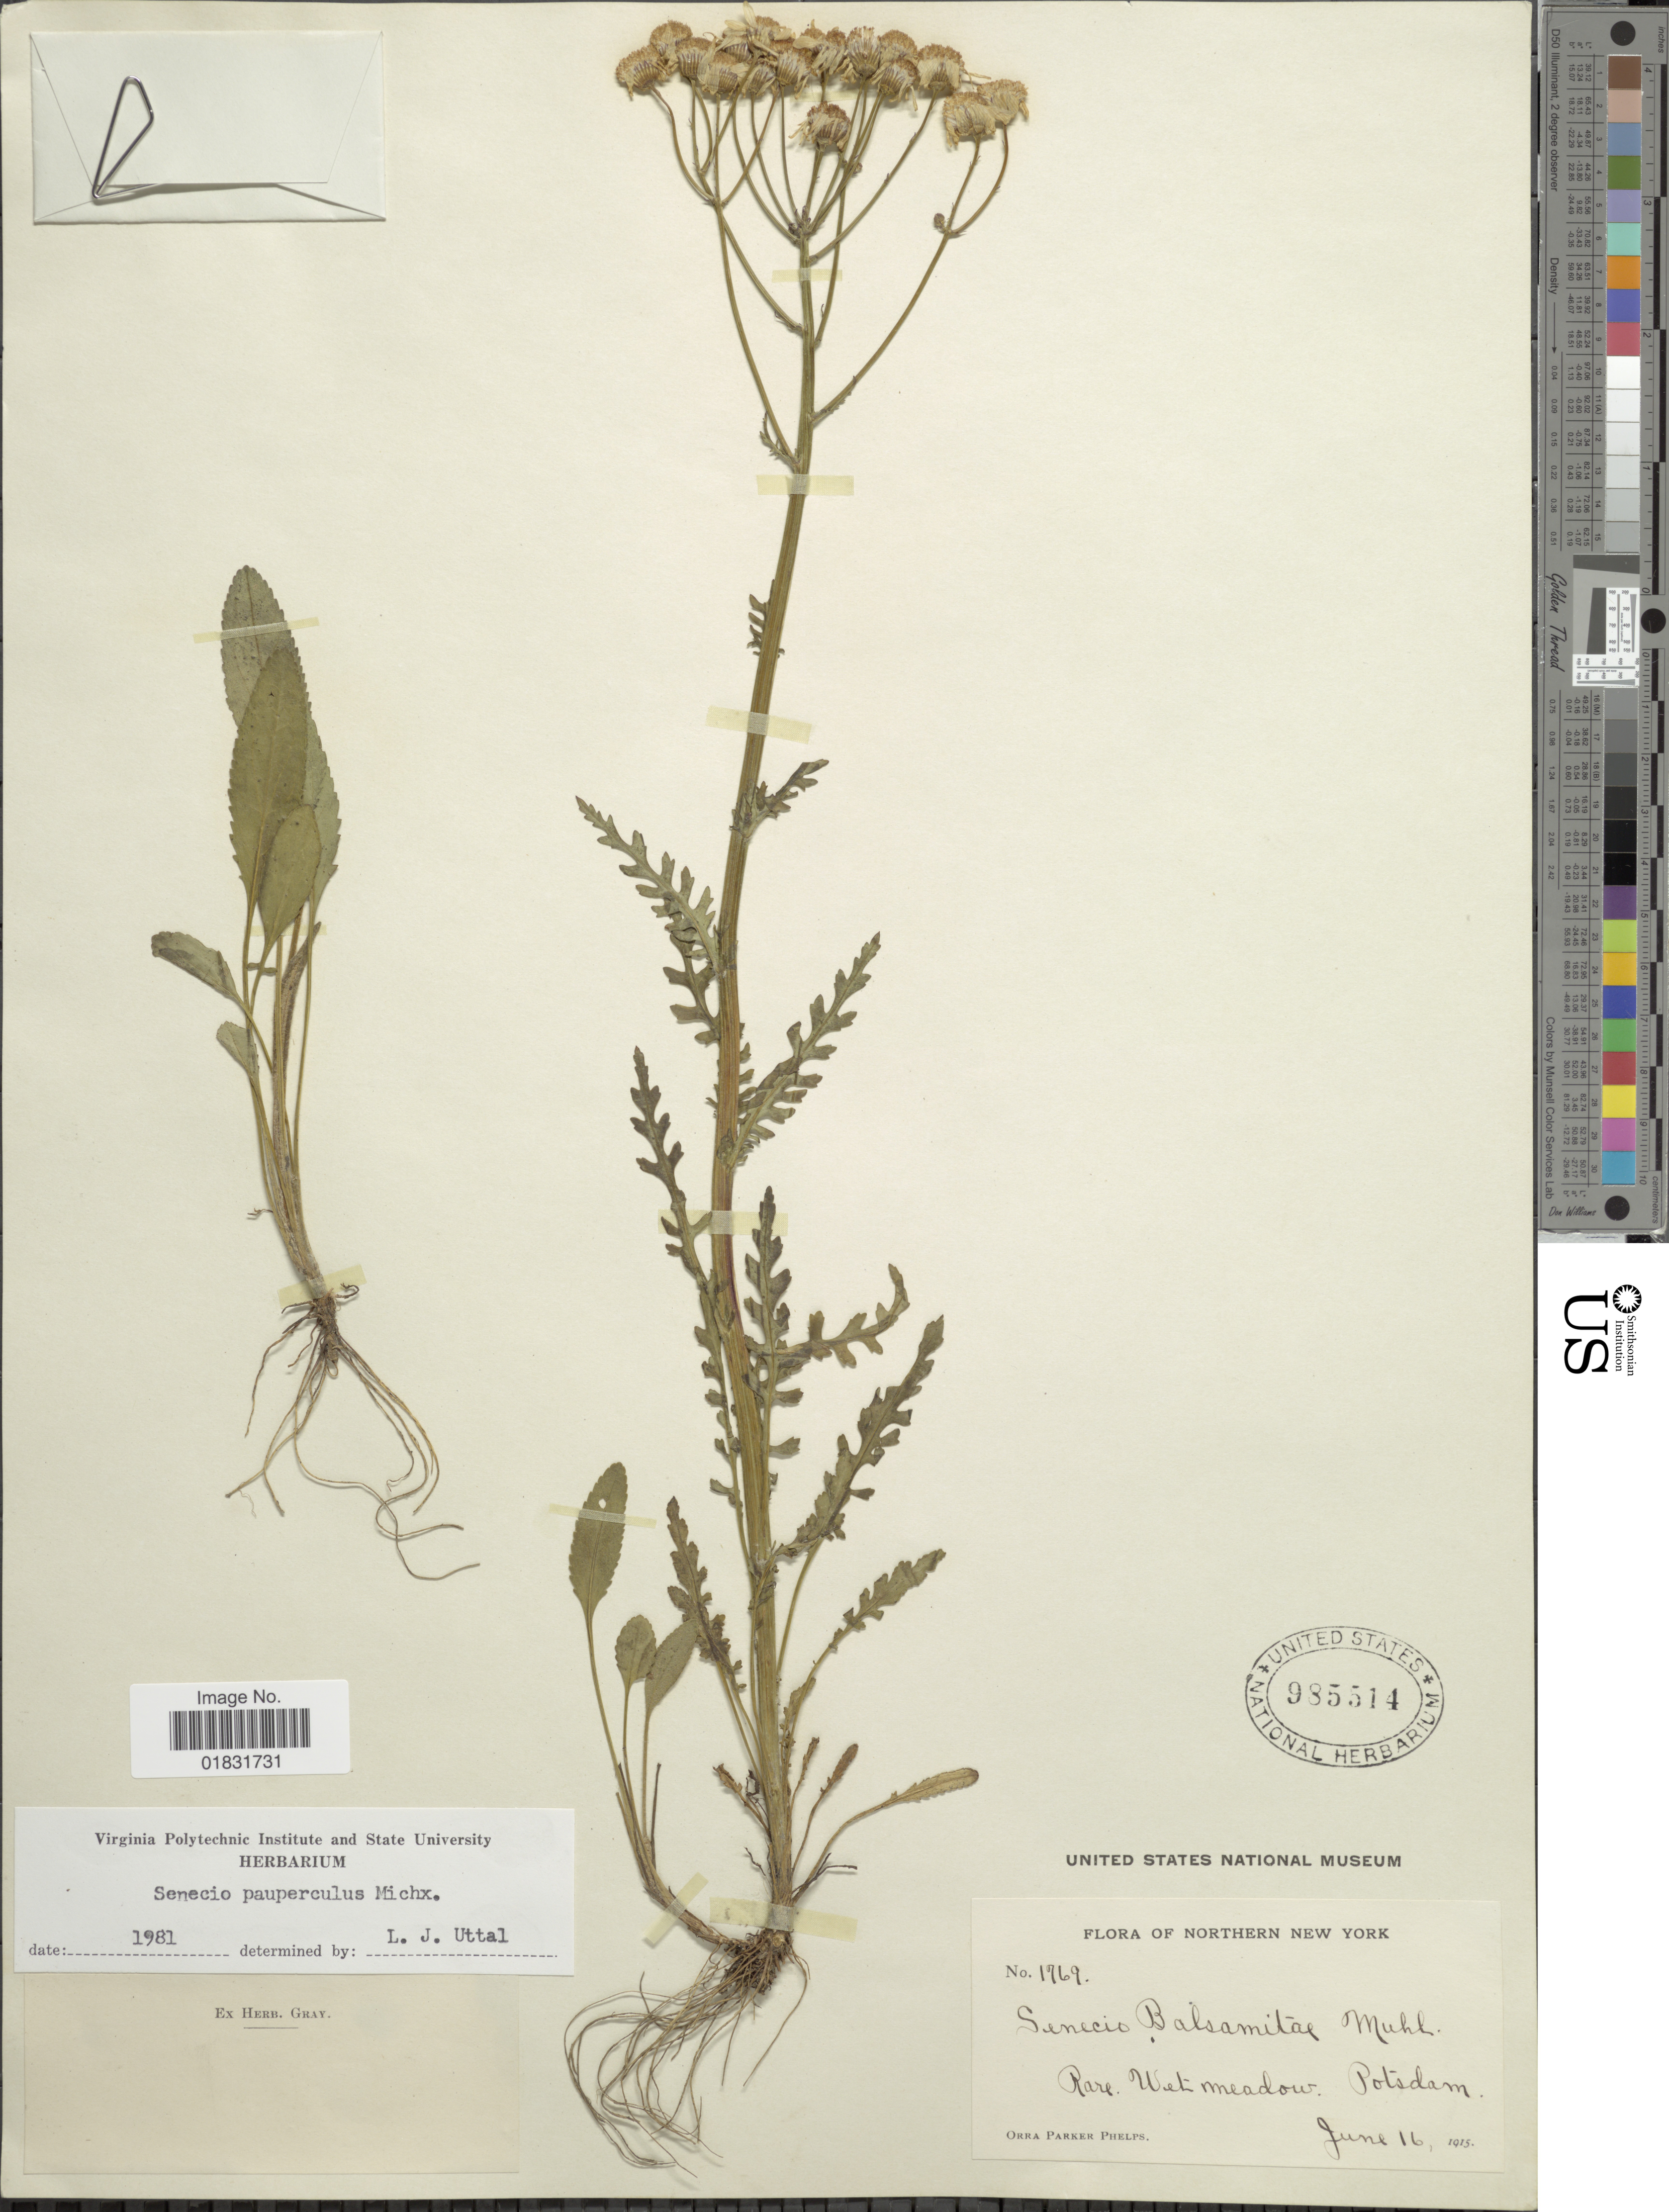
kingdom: Plantae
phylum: Tracheophyta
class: Magnoliopsida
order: Asterales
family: Asteraceae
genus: Packera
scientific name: Packera paupercula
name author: (Michx.) Á. Löve & D. Löve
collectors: O. P. Phelps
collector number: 1769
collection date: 1915-06-16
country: United States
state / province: New York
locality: Northern New York, rare, Wet meadow. Potsdam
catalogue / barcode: US 985514